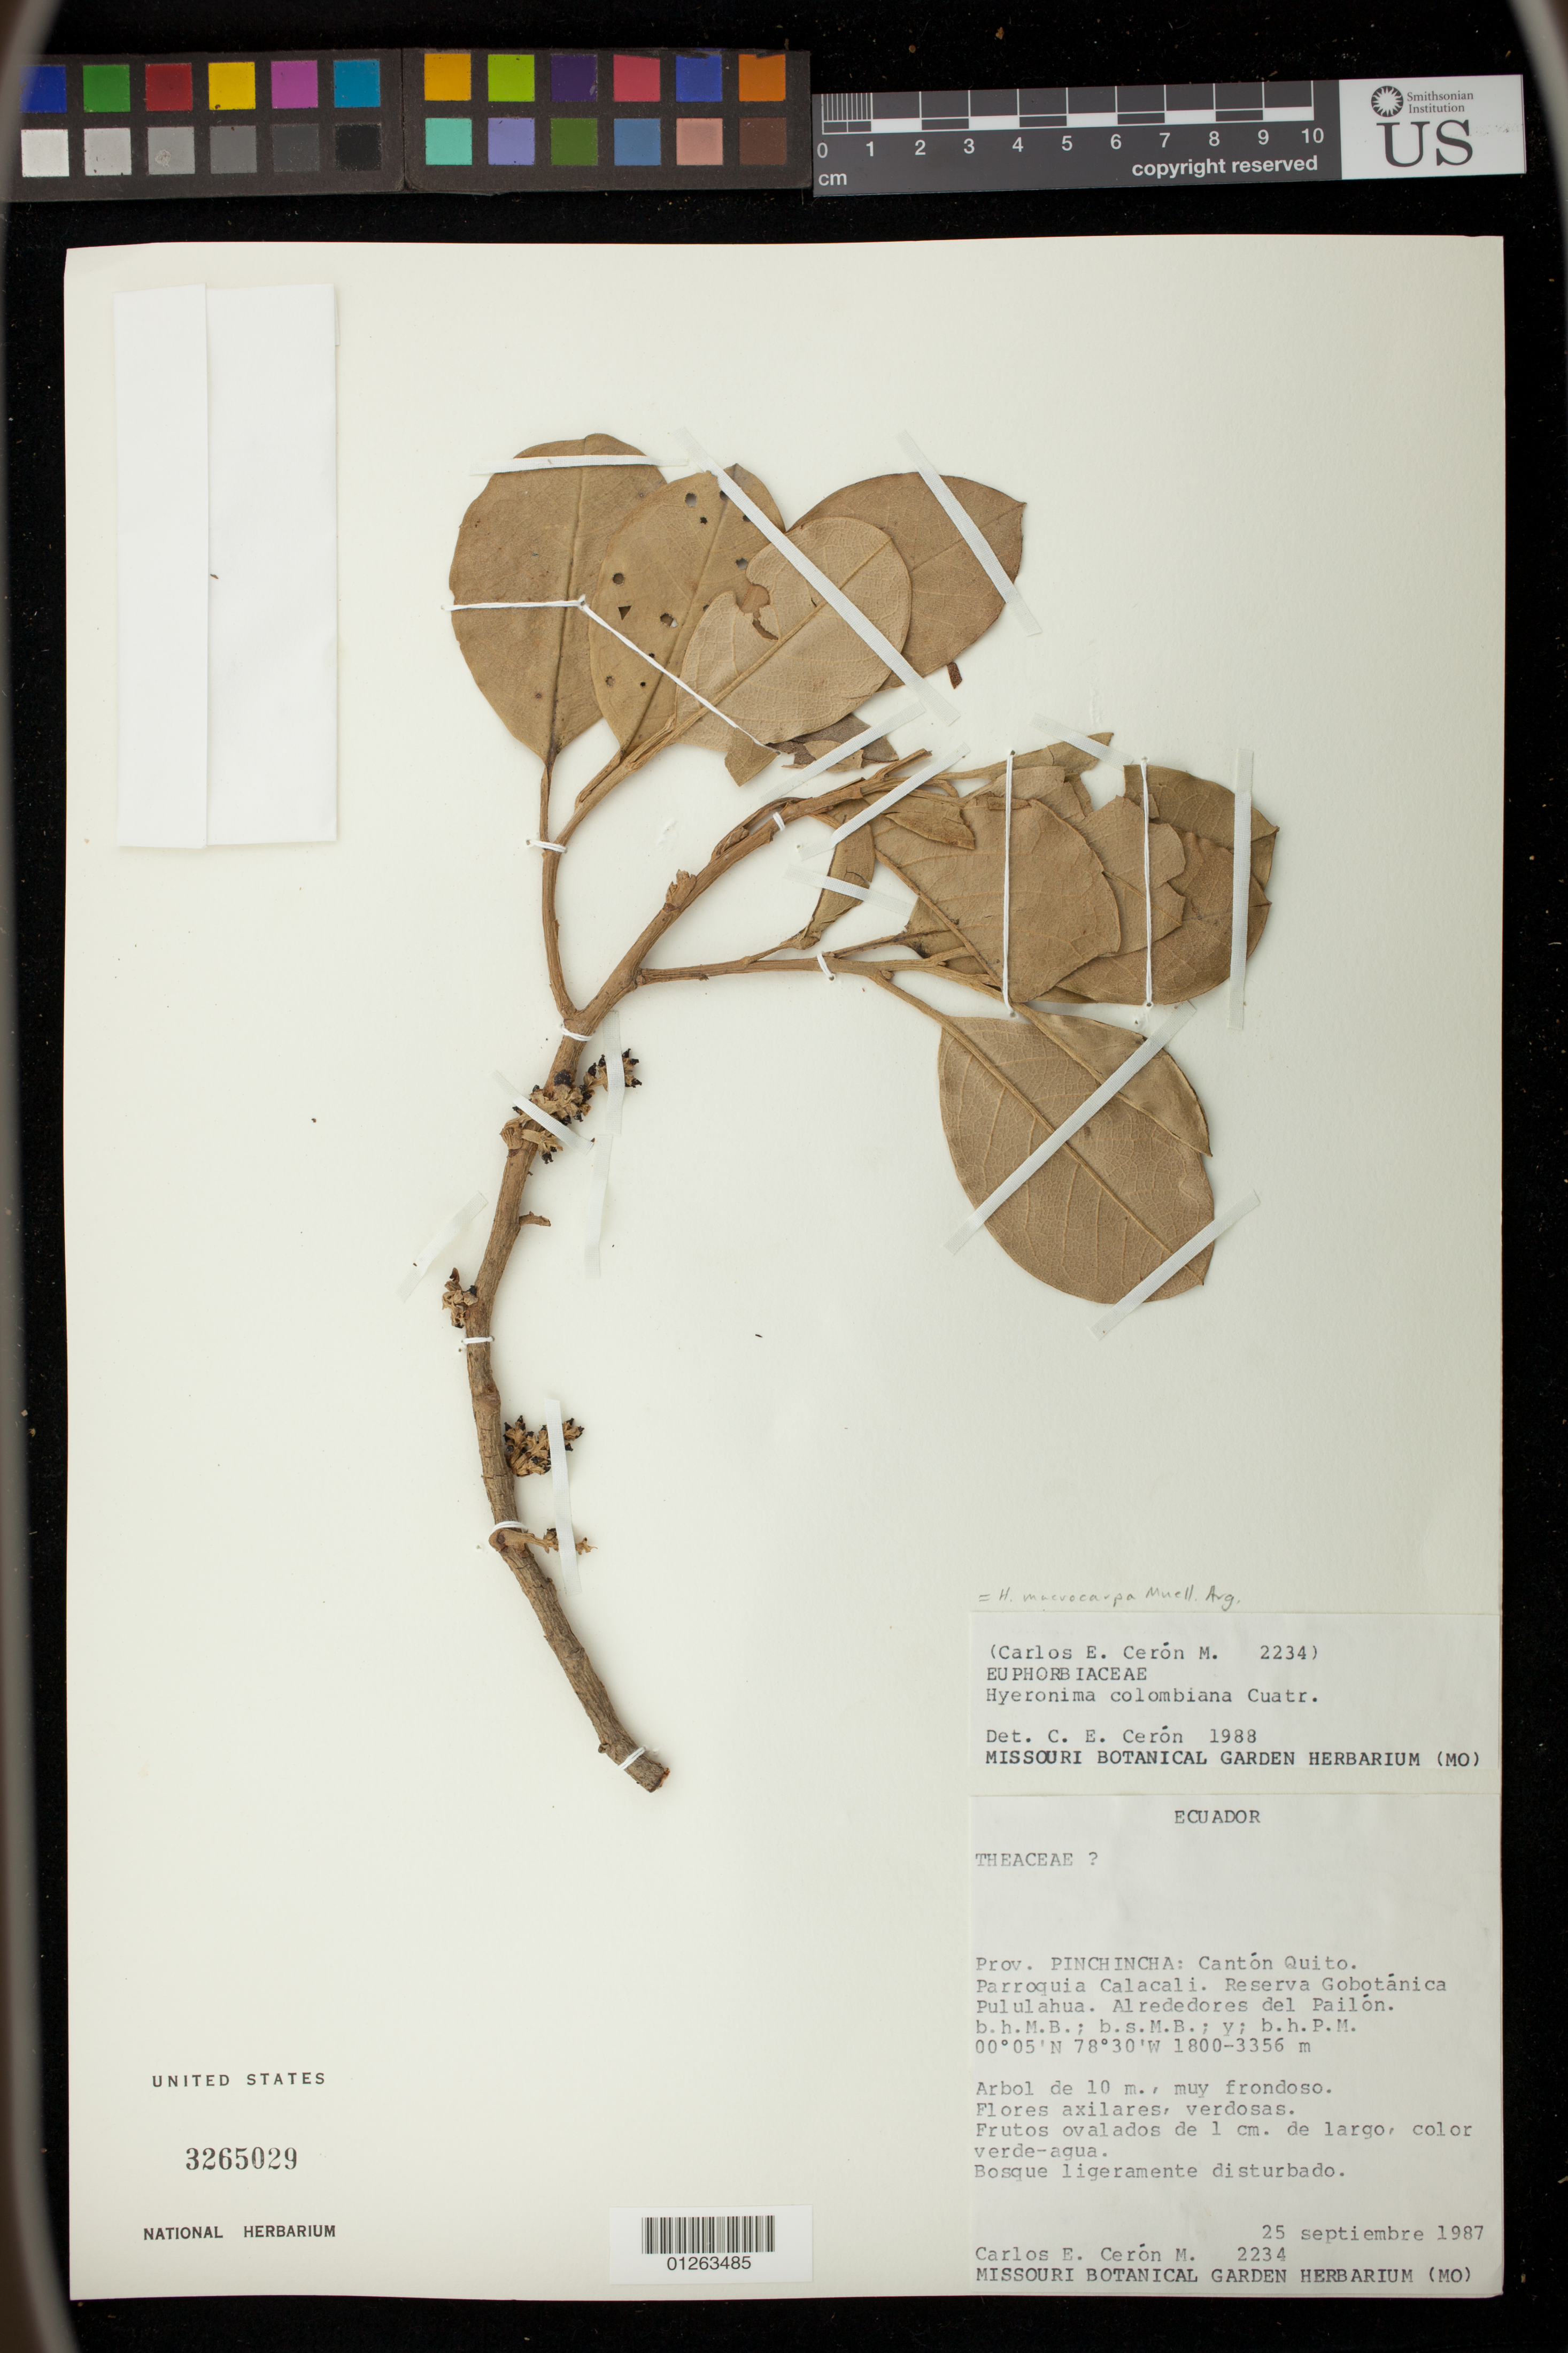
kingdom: Plantae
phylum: Tracheophyta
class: Magnoliopsida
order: Malpighiales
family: Phyllanthaceae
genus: Hieronyma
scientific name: Hieronyma macrocarpa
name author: (Müll. Arg.) Pax & K. Hoffm.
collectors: C. E. Cerón M.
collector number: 2234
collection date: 1987-09-25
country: Ecuador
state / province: Pichincha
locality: Canton Quito. Parroquia Calacali. Reserva Gobotanica Pululahua. Alrededores del Pailon. b.h.M.B; b.s.M.B; y; B.h.P.M.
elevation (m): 1800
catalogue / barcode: US 3265029